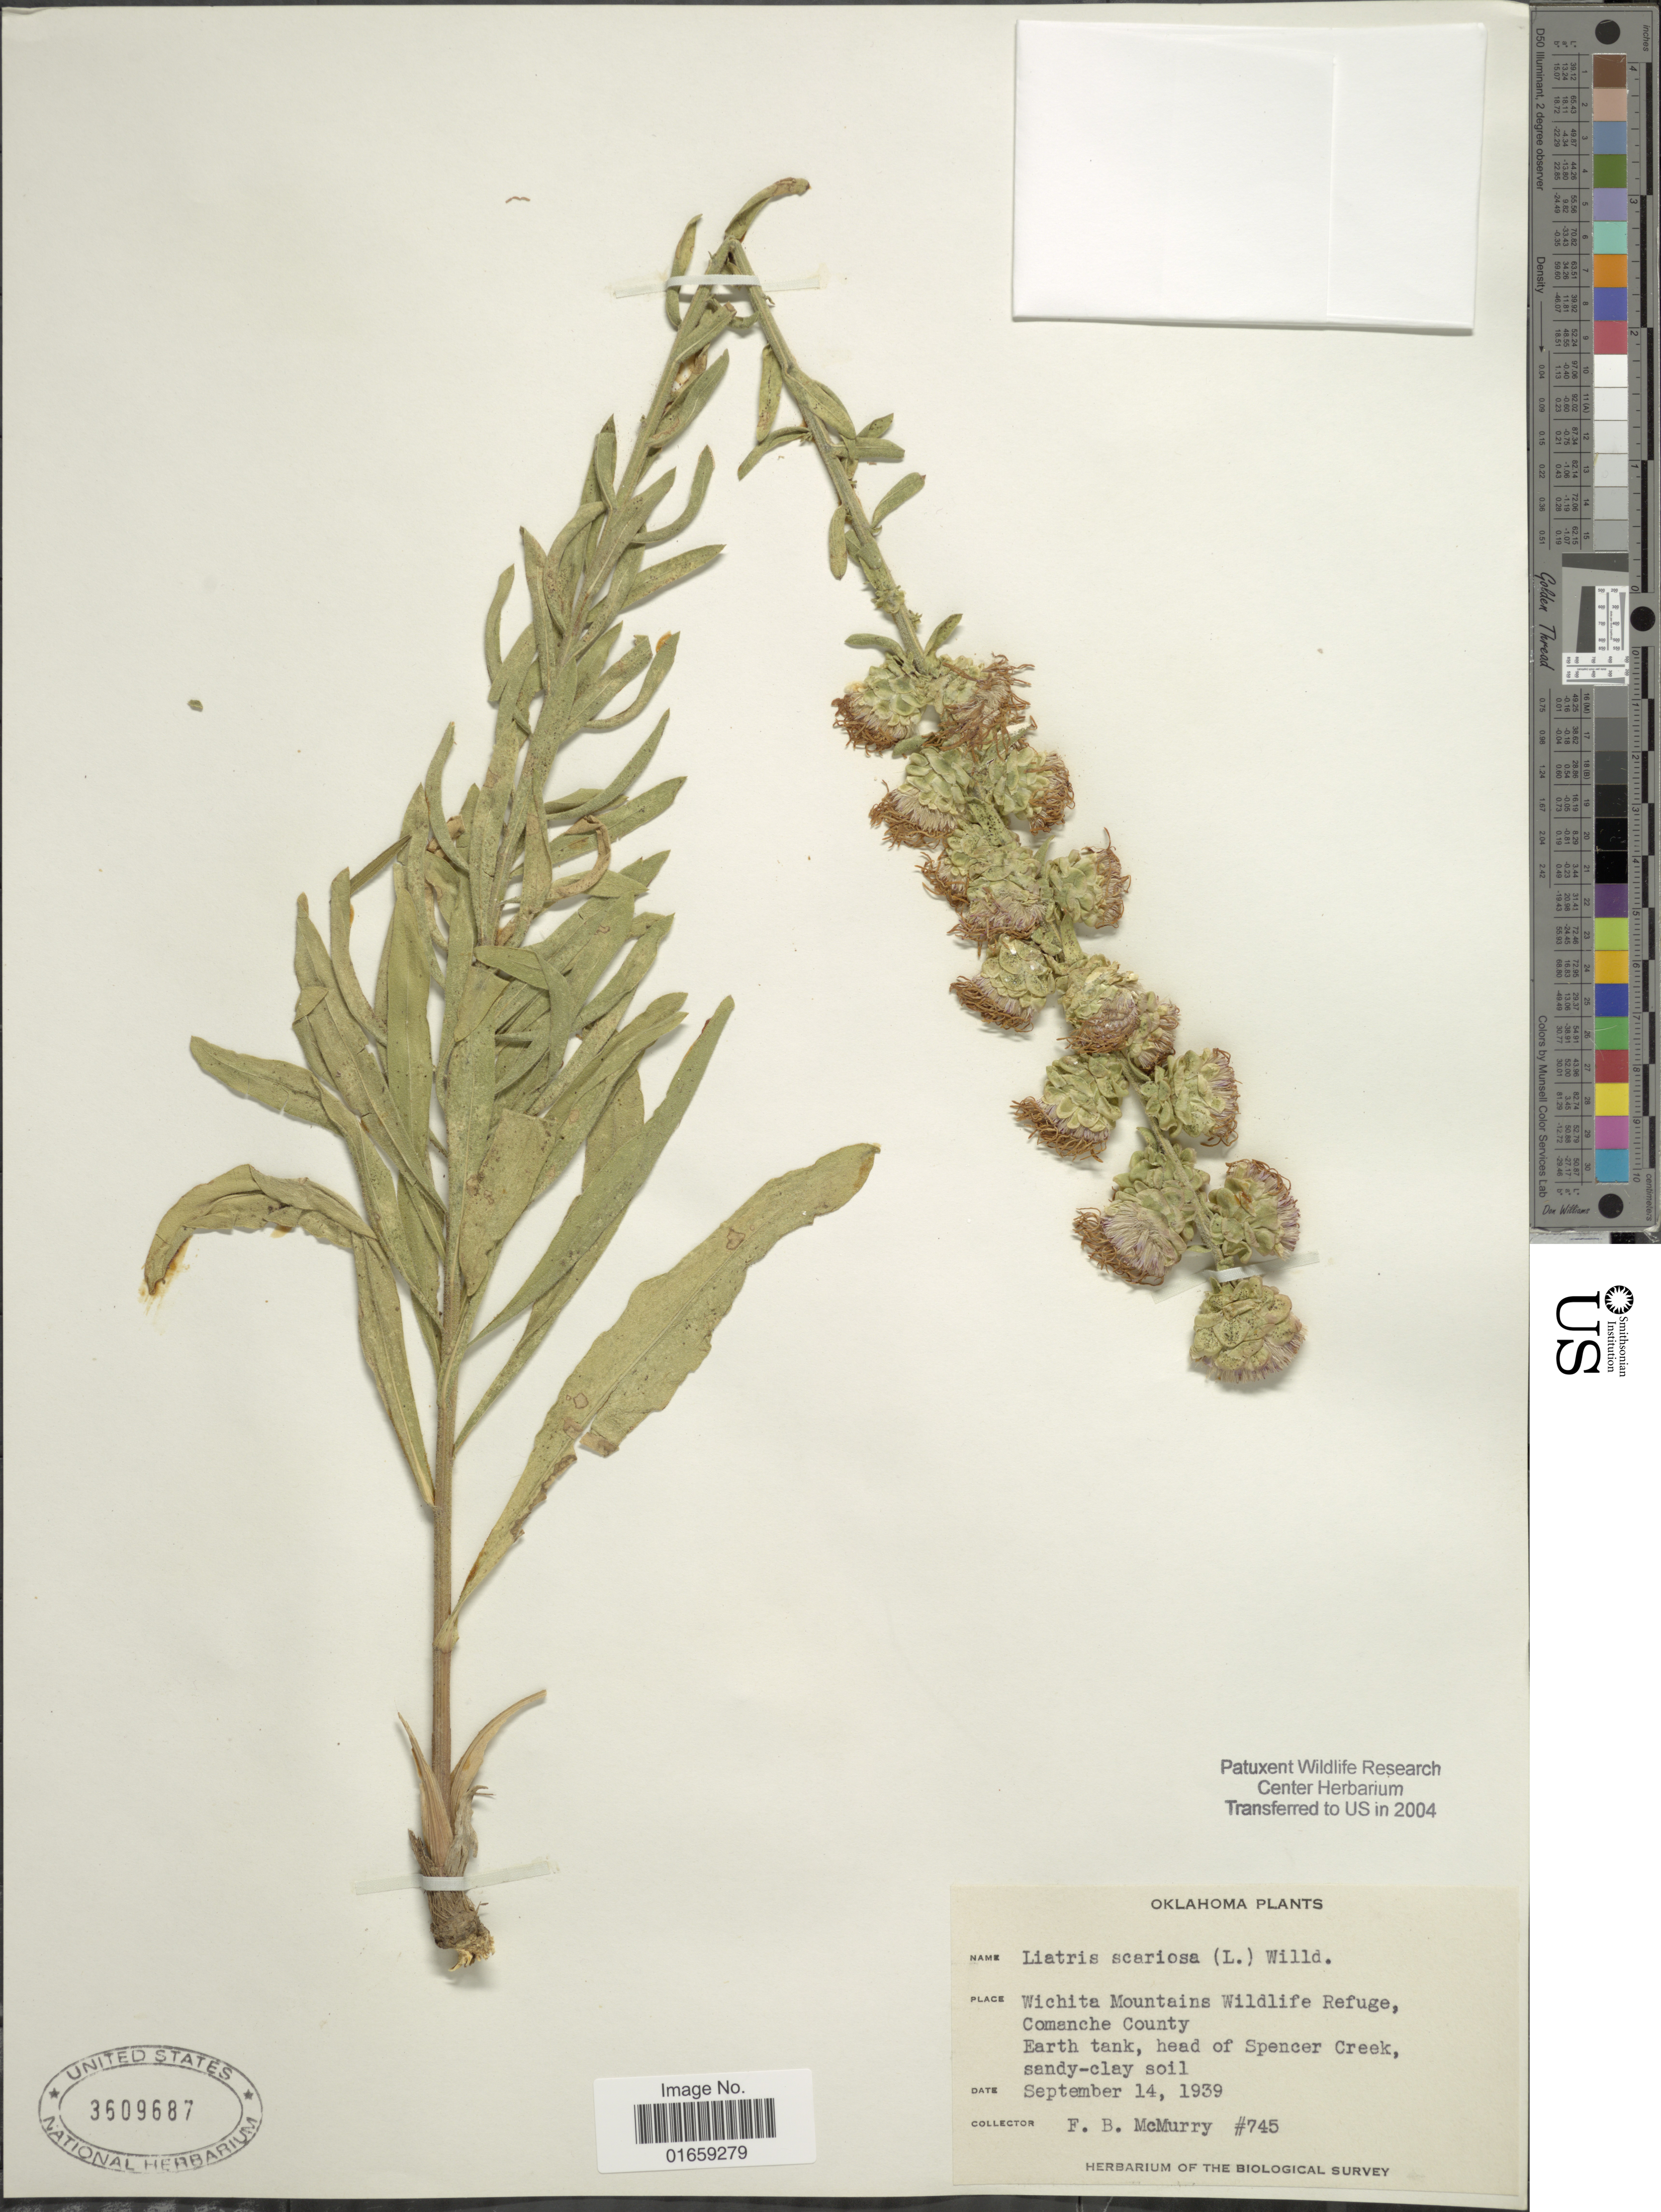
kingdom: Plantae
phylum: Tracheophyta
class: Magnoliopsida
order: Asterales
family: Asteraceae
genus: Liatris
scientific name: Liatris scariosa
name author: (L.) Willd.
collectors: F. B. McMurry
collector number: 745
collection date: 1939-09-14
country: United States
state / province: Oklahoma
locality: Wichita Mountains Wildlife refuge, Comanche county, Earth tank, head of Spencer Creek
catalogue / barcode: US 3509687